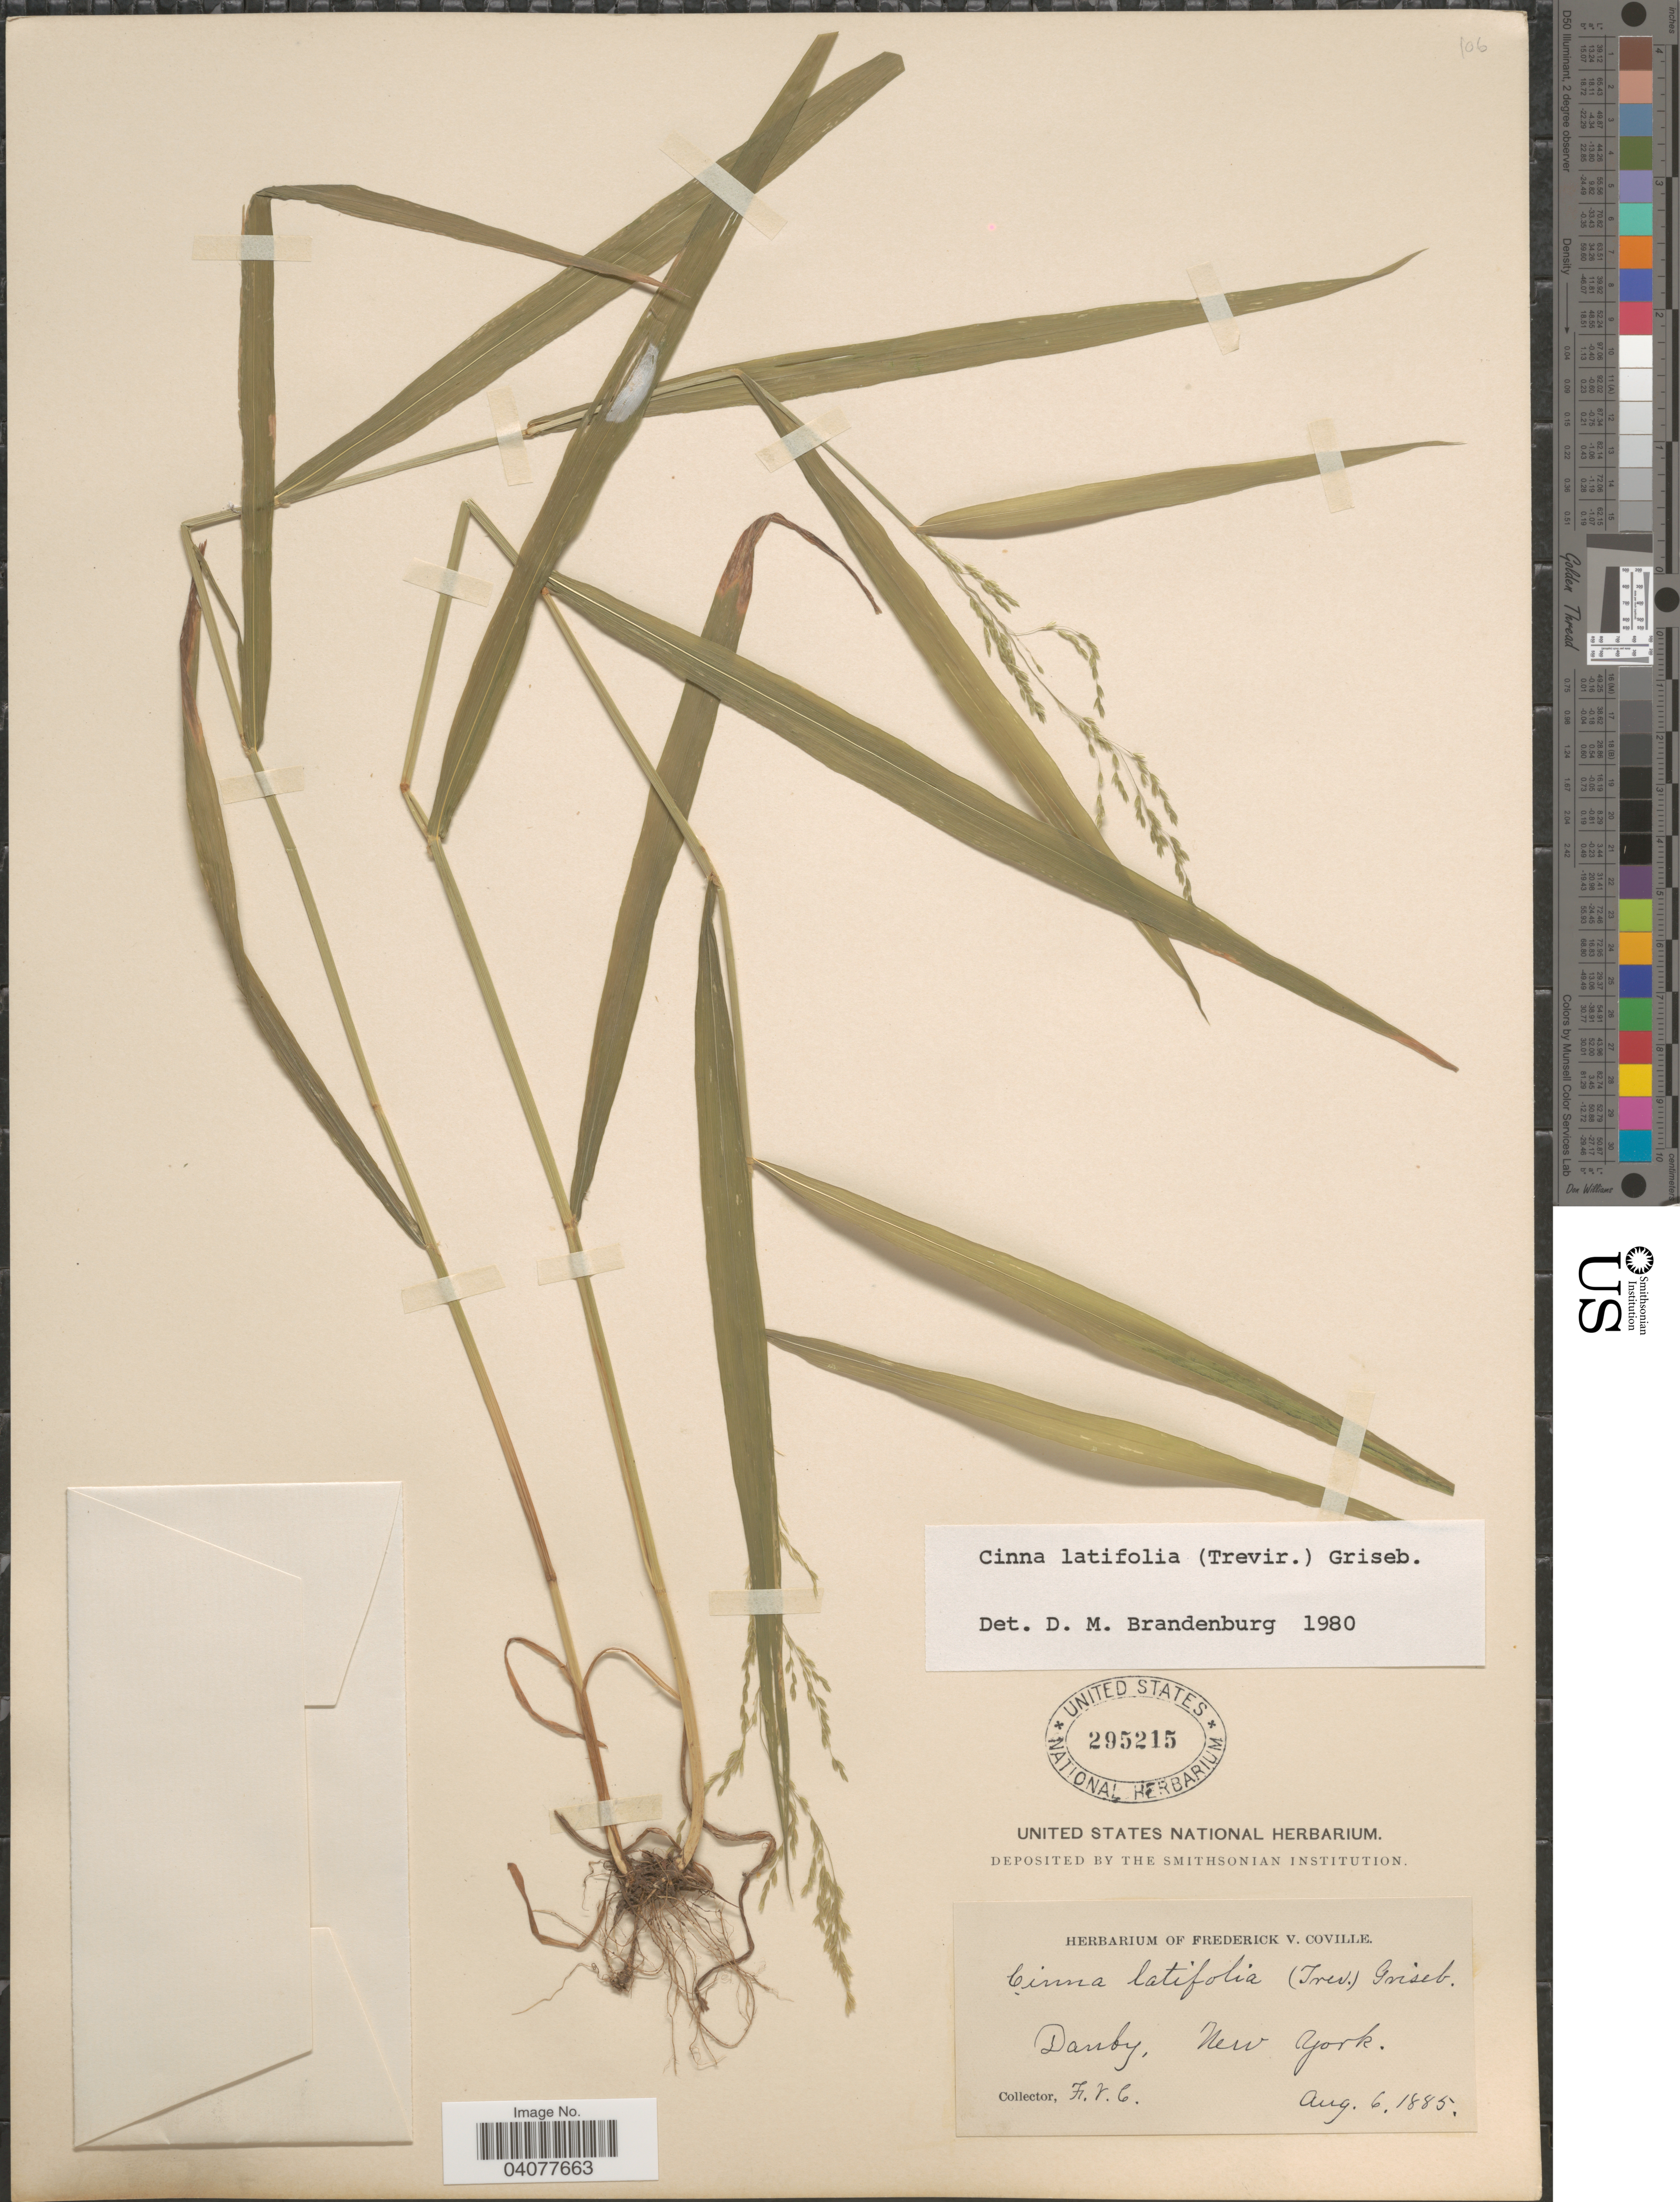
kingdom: Plantae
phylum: Tracheophyta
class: Liliopsida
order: Poales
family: Poaceae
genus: Cinna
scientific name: Cinna latifolia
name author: (Trevir. ex Goeppert) Griseb.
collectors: F. V. Coville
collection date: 1885-08-06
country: United States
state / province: New York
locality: Danby.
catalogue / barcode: US 295215